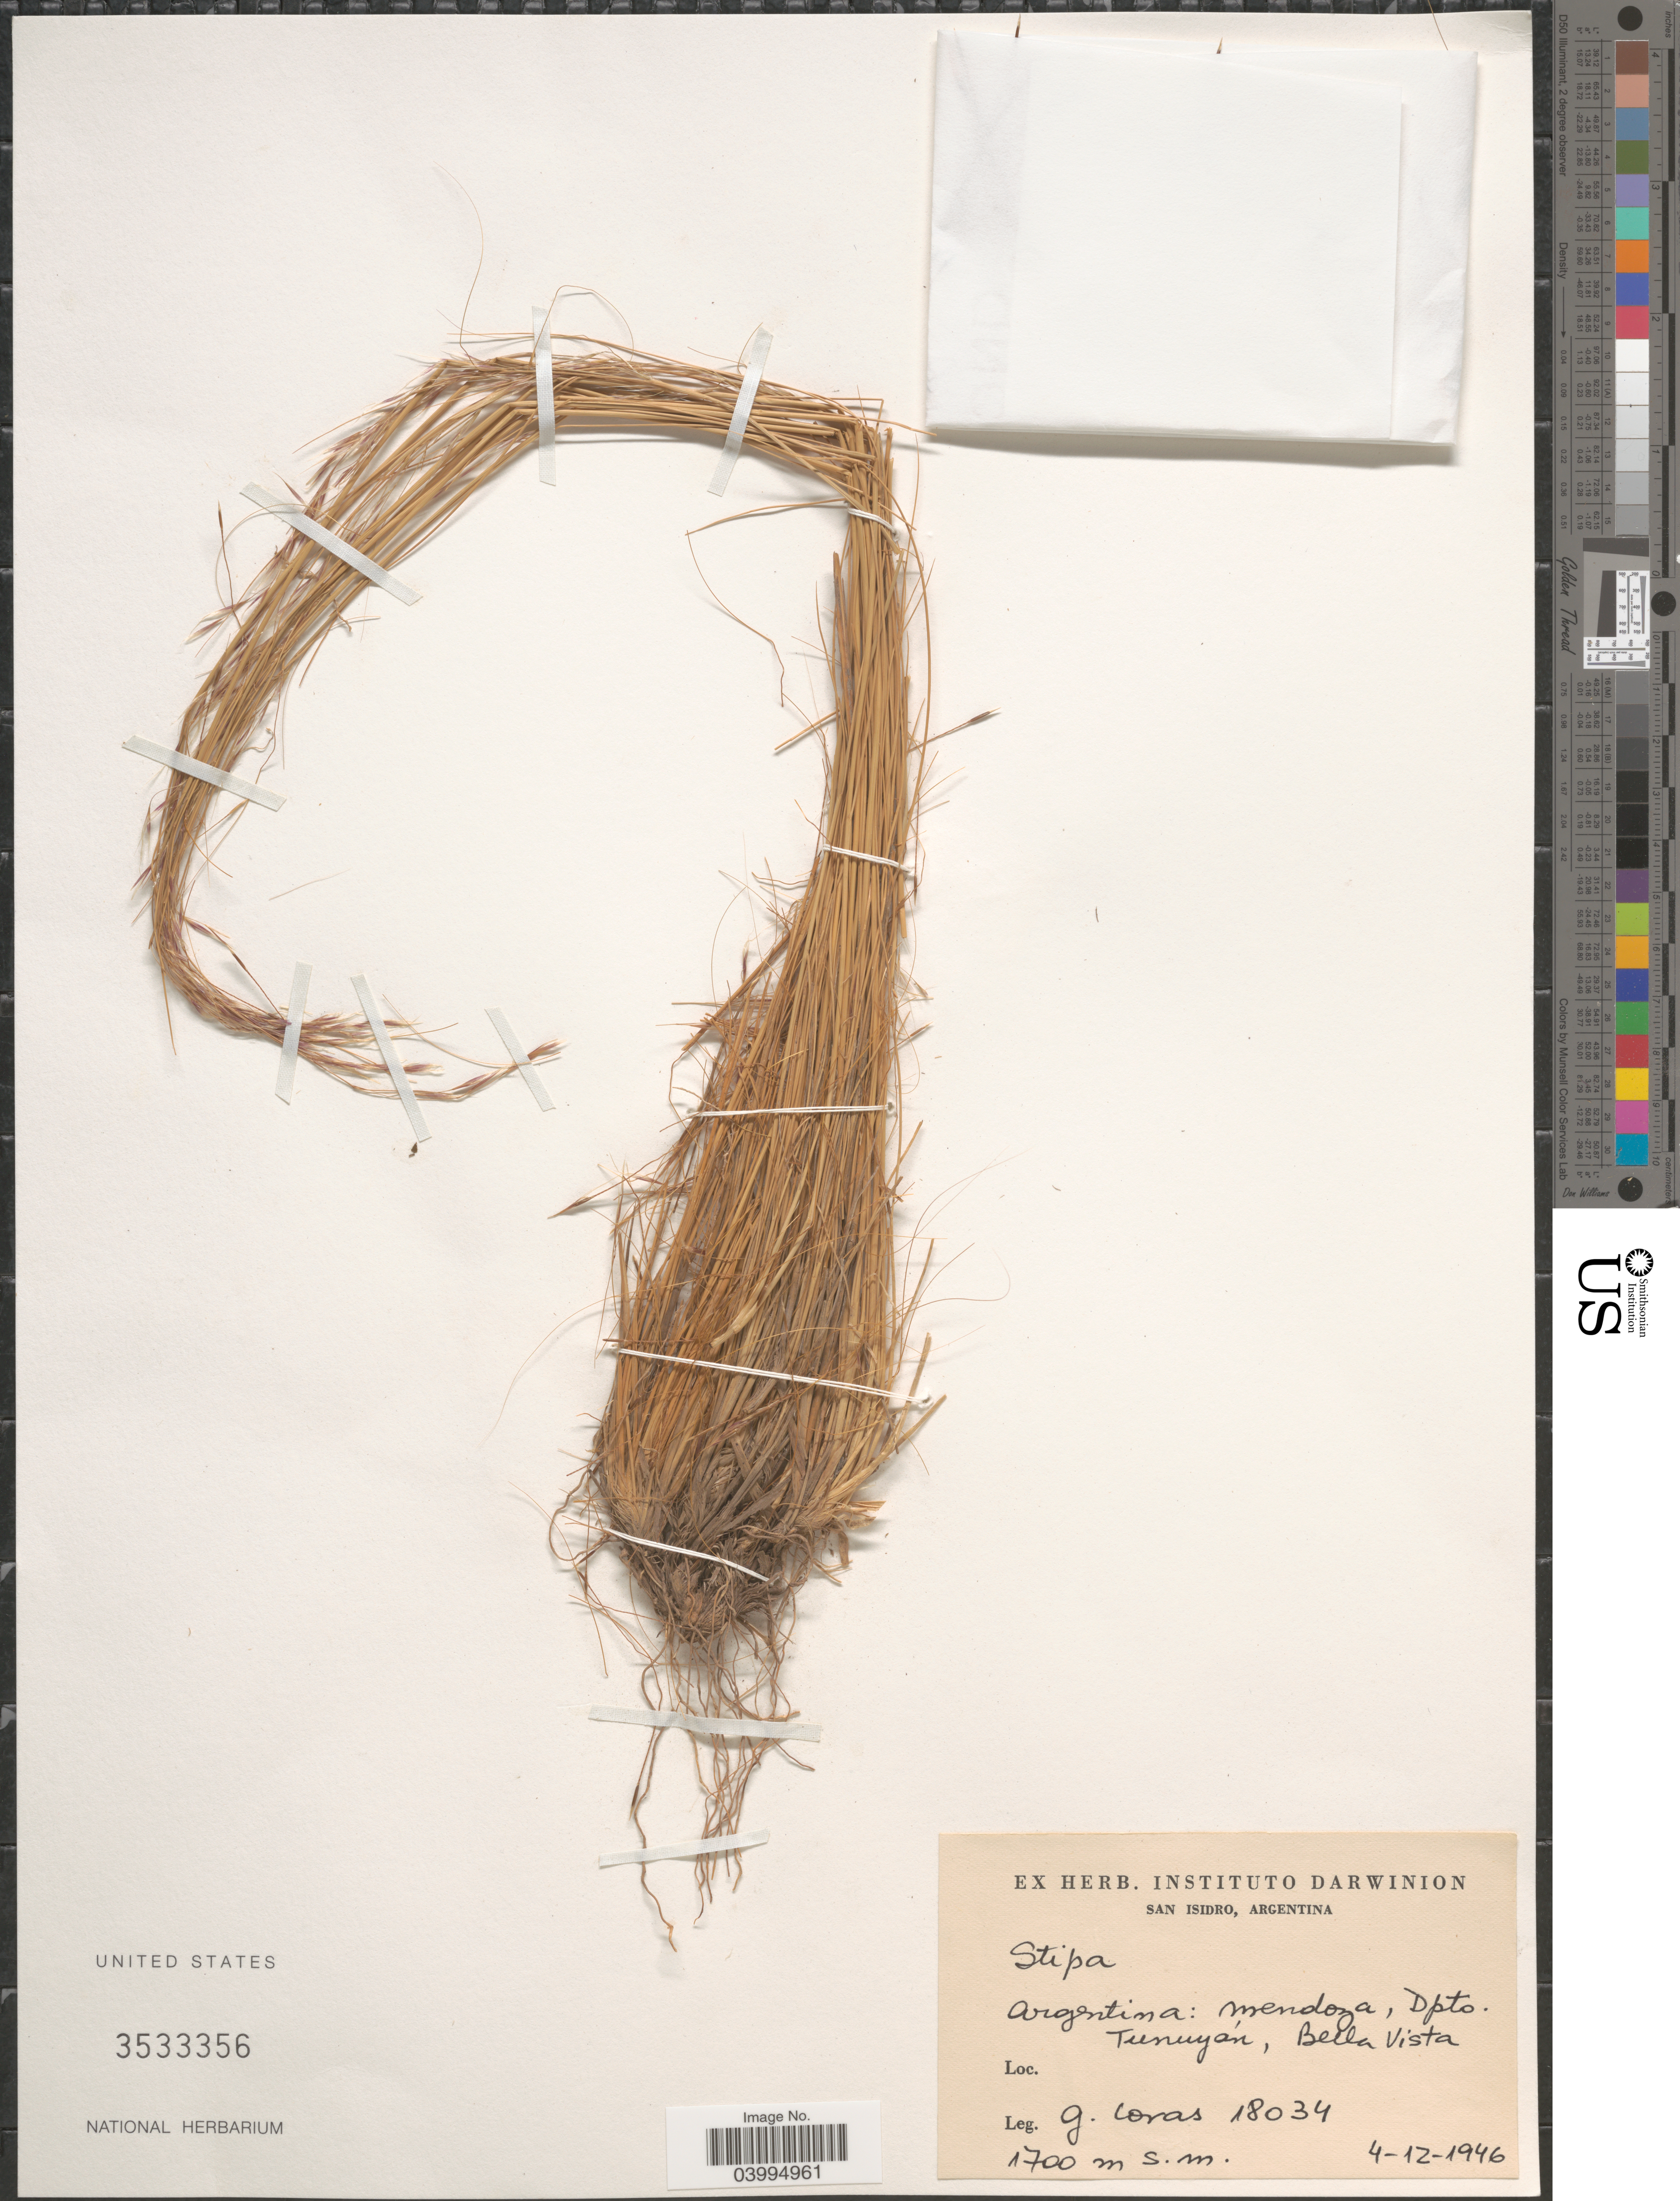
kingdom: Plantae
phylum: Tracheophyta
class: Liliopsida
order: Poales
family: Poaceae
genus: Stipa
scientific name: Stipa sp.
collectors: G. Lovas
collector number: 18034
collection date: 1946-12-04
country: Argentina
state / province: Mendoza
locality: Dpto. Tunuyán, Bella Vista.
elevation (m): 1700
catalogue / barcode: US 3533356